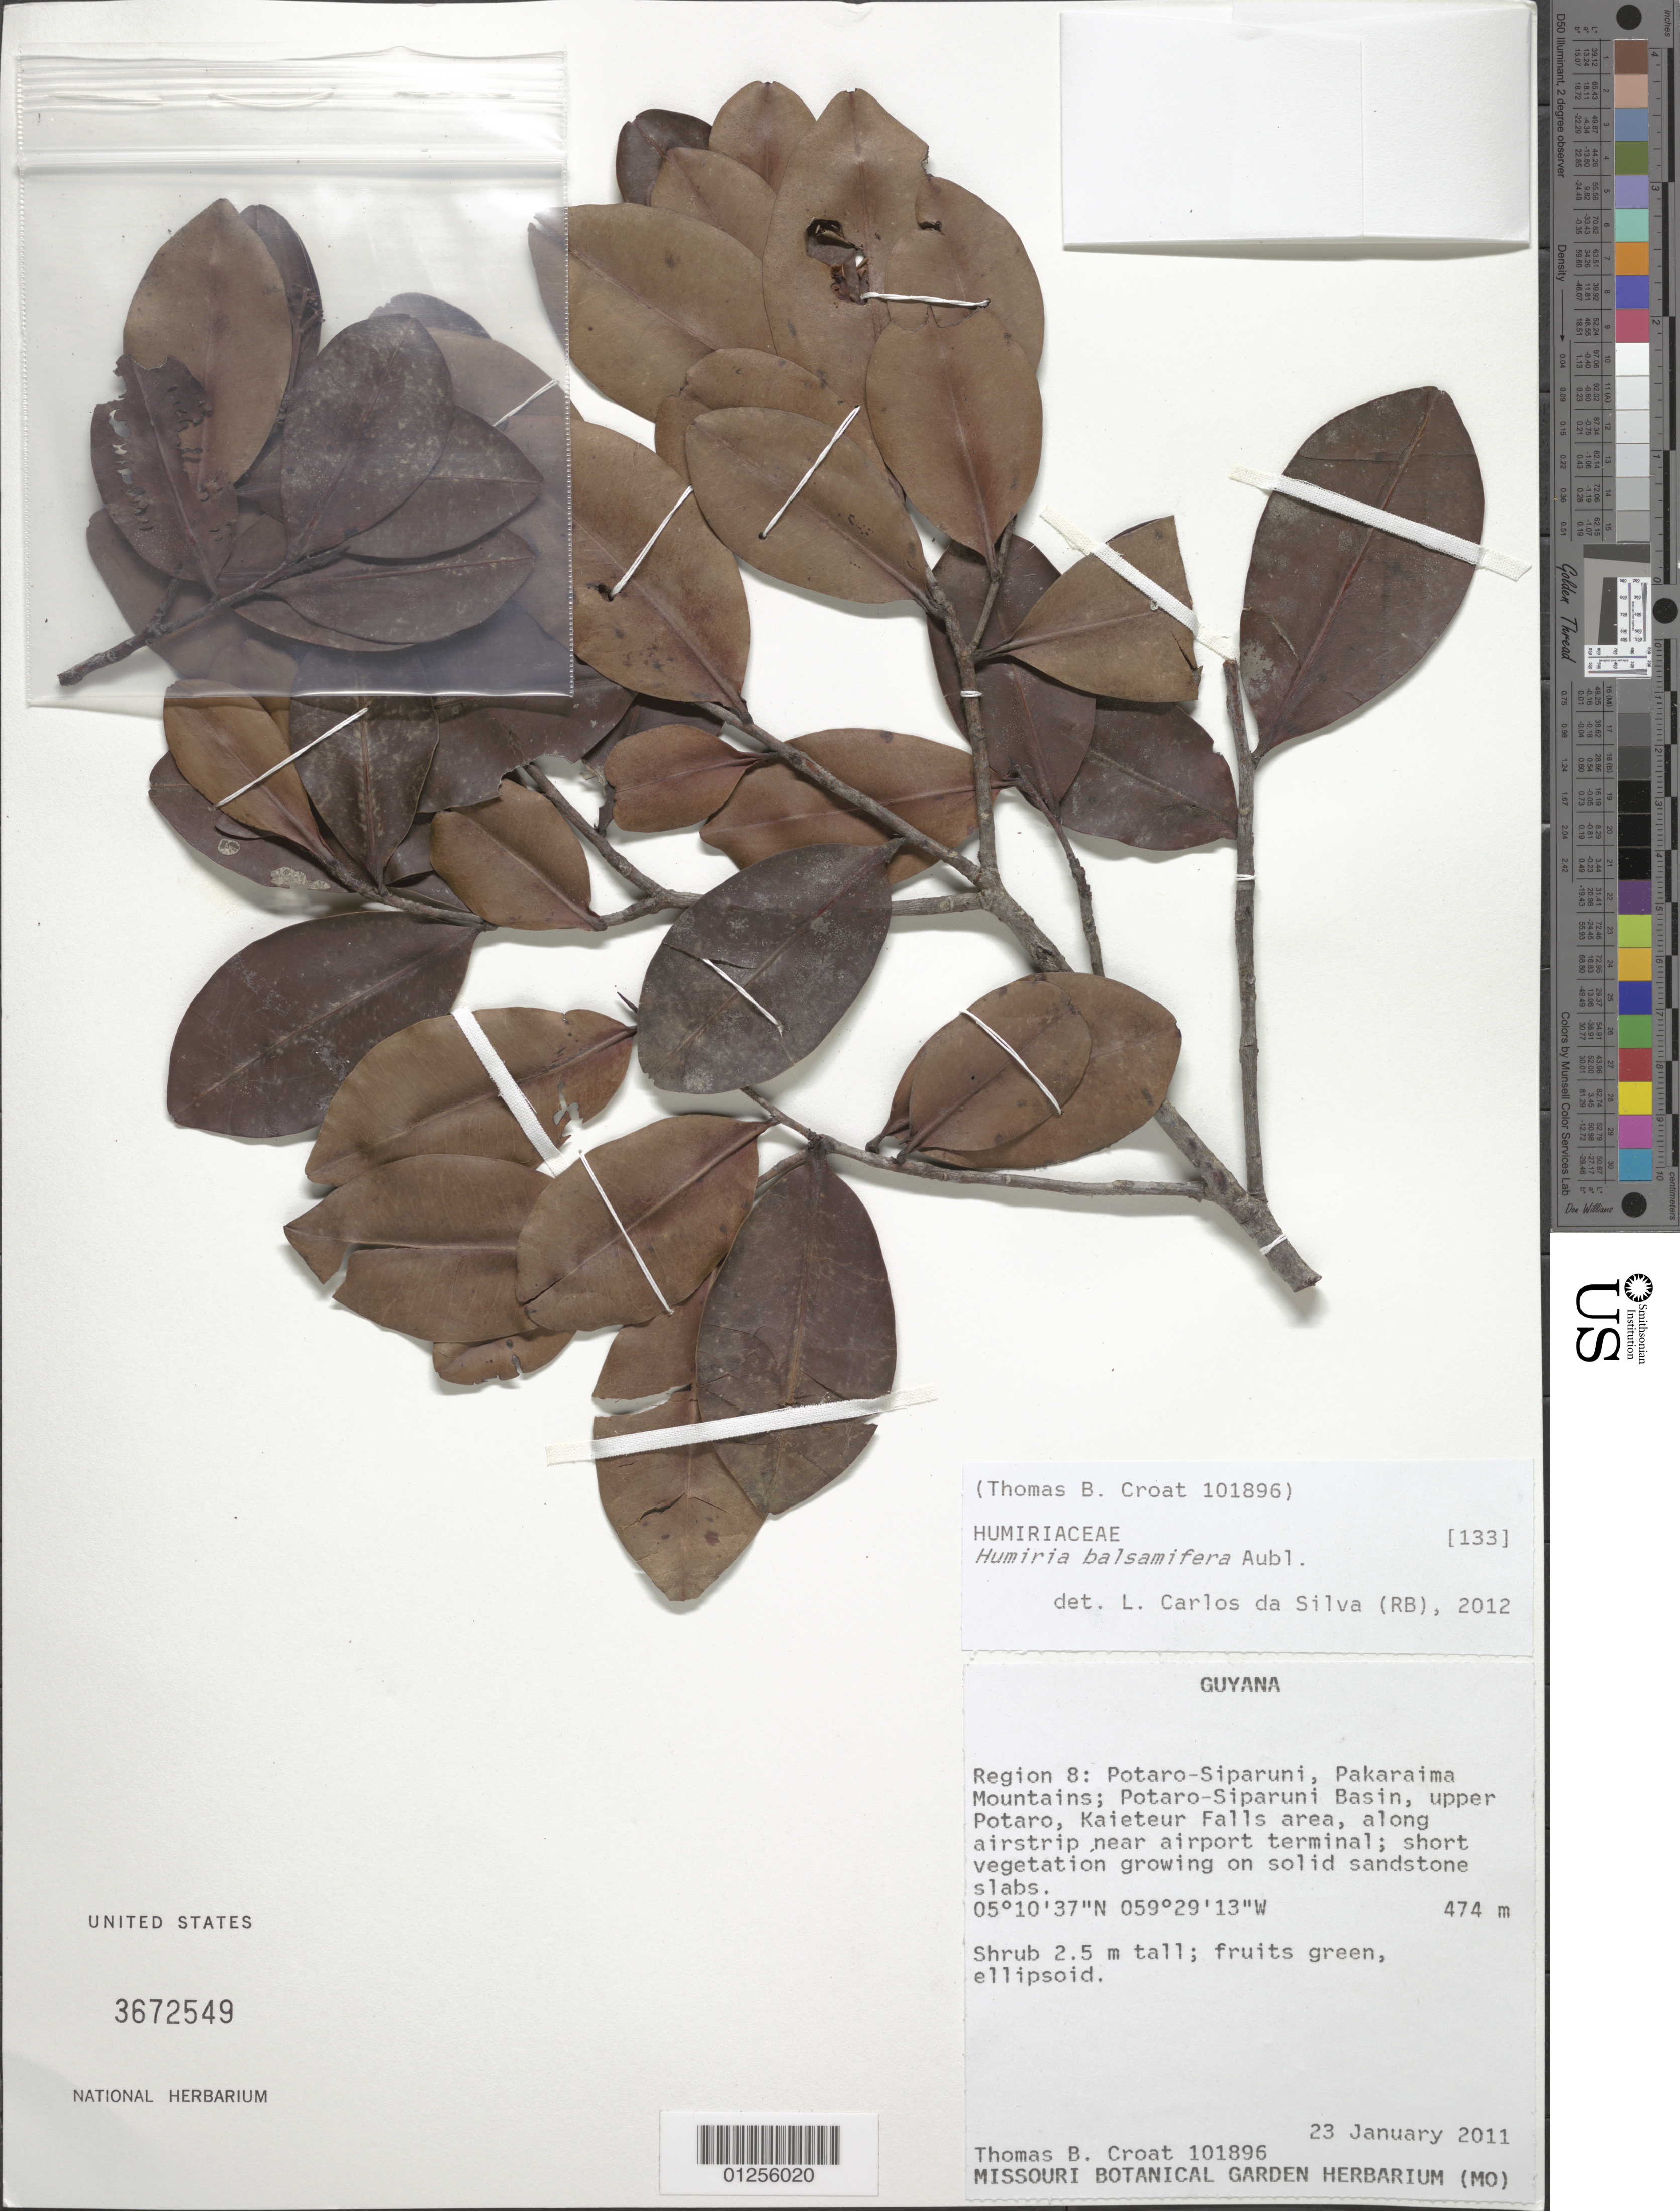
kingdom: Plantae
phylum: Tracheophyta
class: Magnoliopsida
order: Malpighiales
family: Humiriaceae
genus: Humiria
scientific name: Humiria balsamifera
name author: Aubl.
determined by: da Silva, L. Carlos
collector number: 101896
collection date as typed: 23 January 2011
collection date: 2011-01-23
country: Guyana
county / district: Potaro-Siparuni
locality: Pakaraima Mountains; upper Potaro, Kaieteur Falls area, along airstrip near airport terminal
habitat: Short vegetation growing on solid sandstone slabs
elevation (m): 474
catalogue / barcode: US 3672549